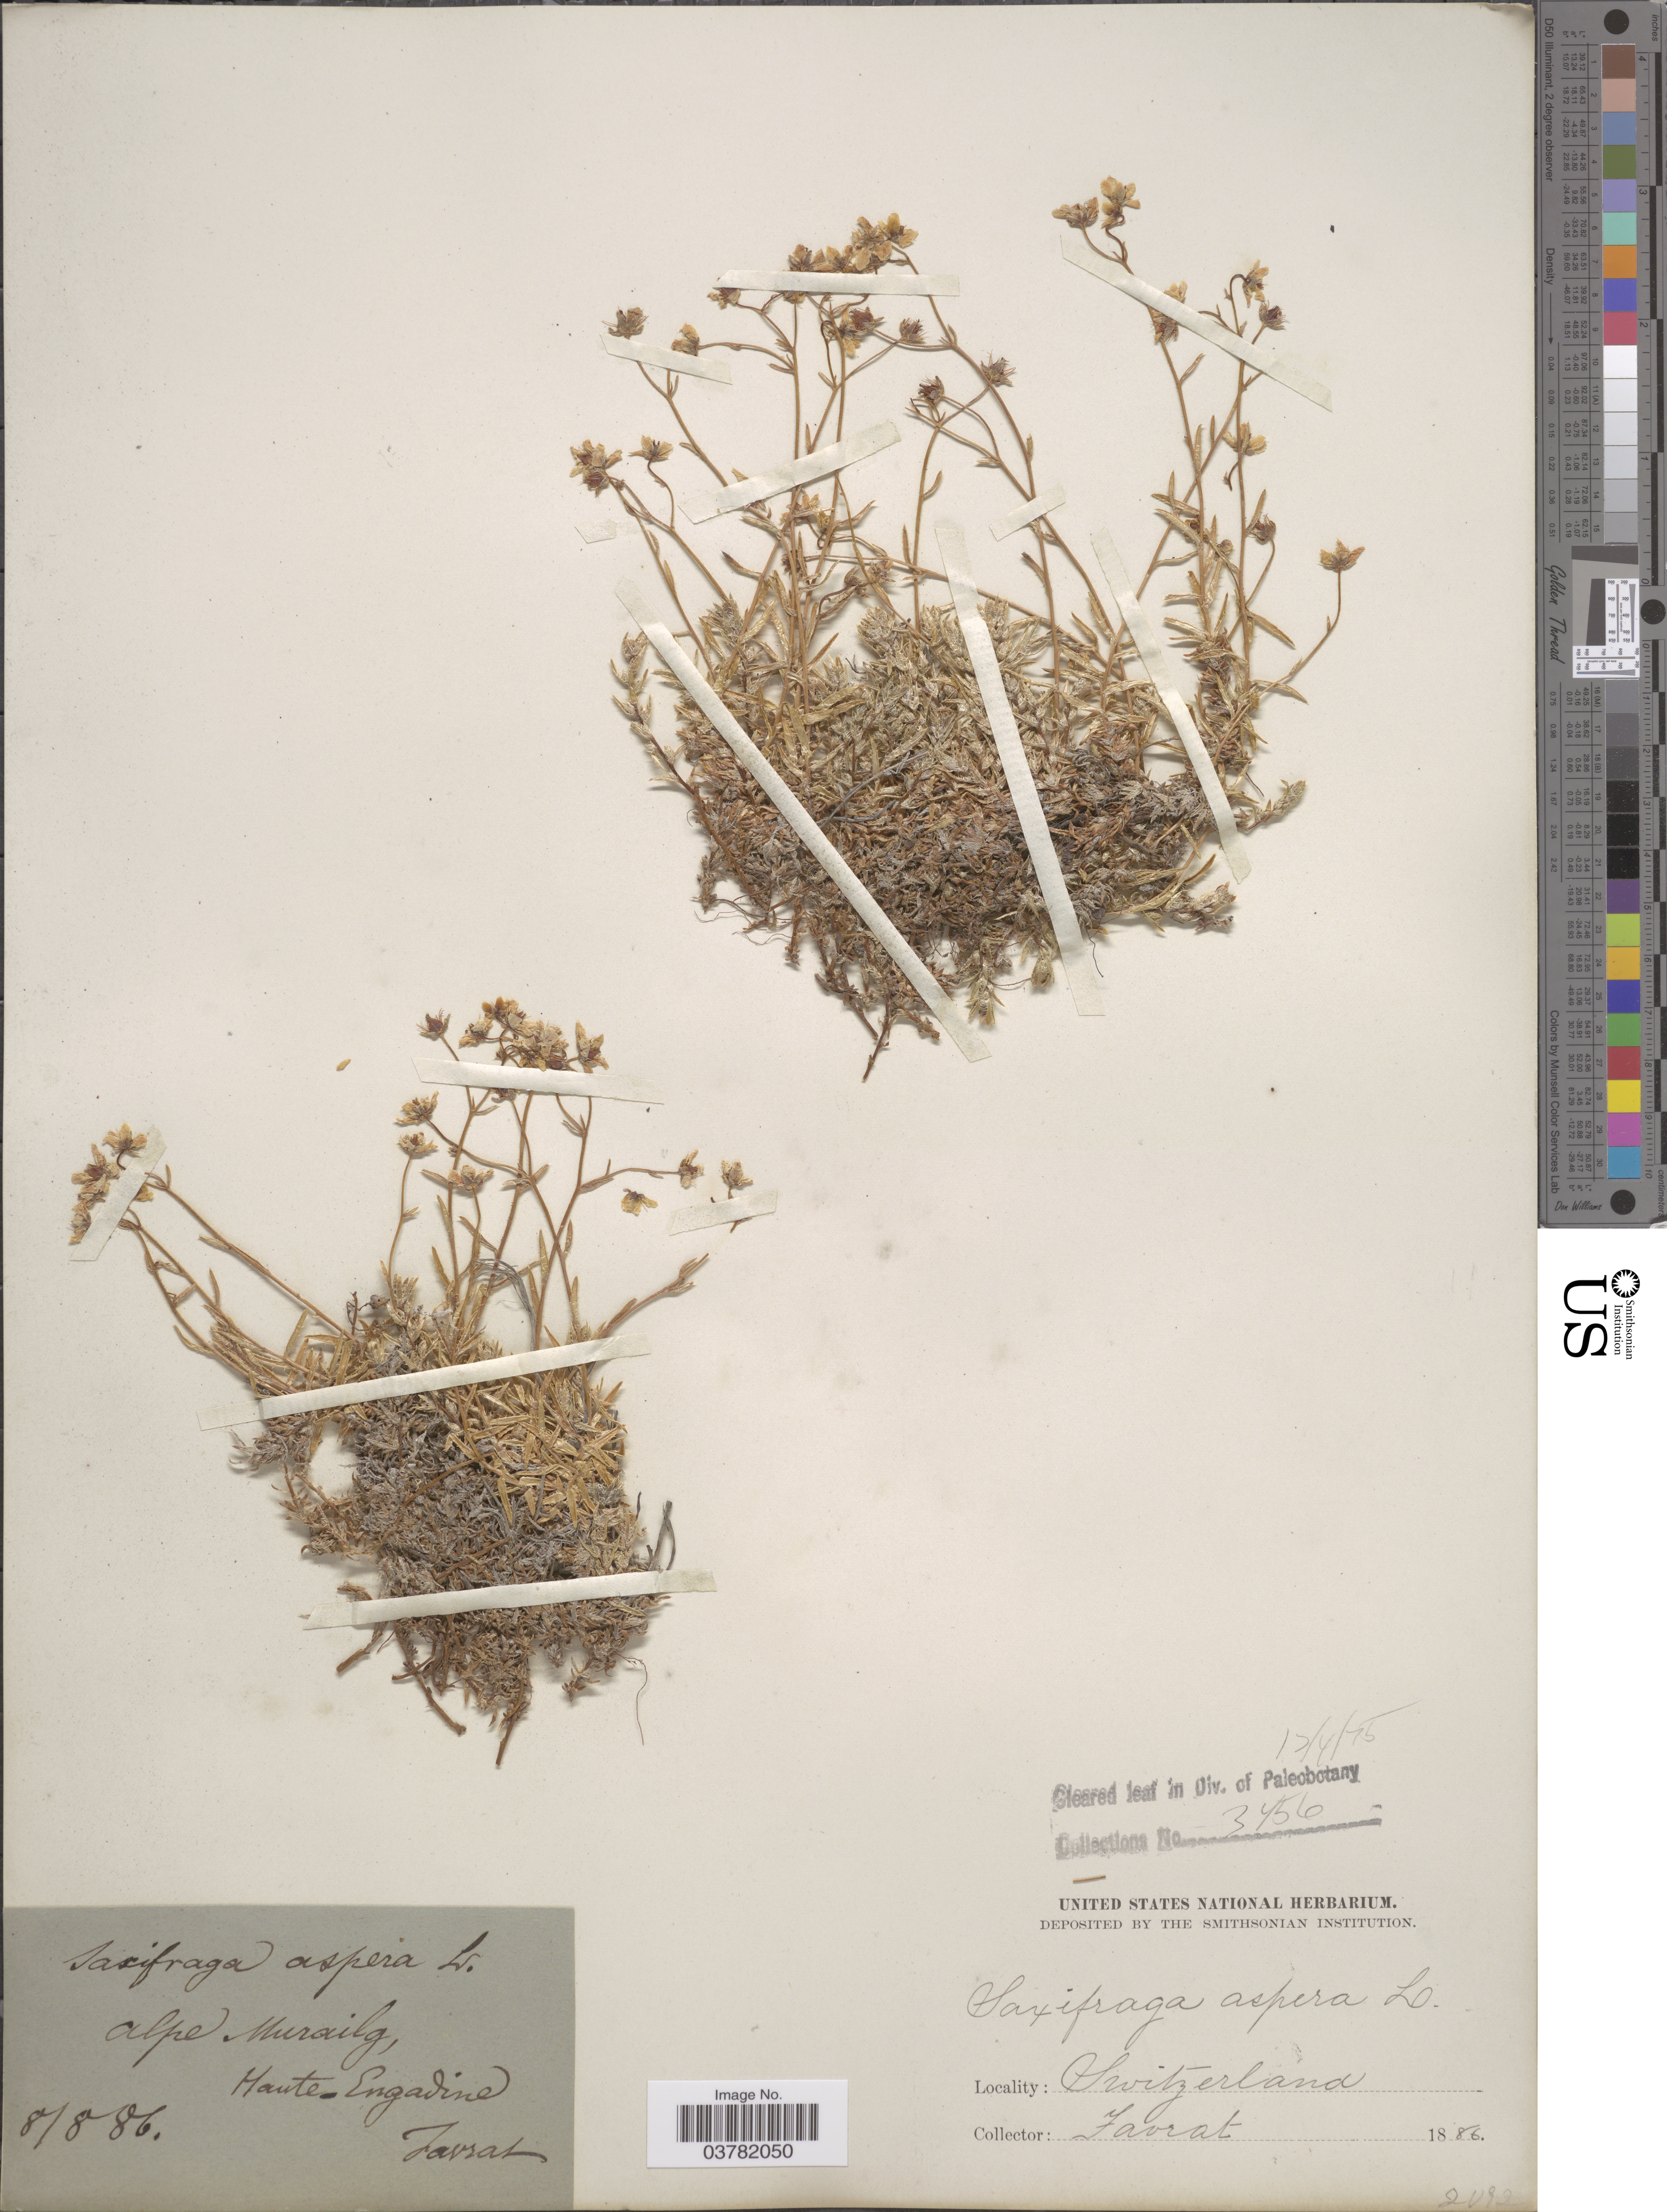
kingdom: Plantae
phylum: Tracheophyta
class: Magnoliopsida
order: Saxifragales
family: Saxifragaceae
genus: Saxifraga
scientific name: Saxifraga aspera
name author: L.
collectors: L. Favrat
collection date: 1886-08-08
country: Switzerland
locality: Alpe Murailg, Haute Engadine.